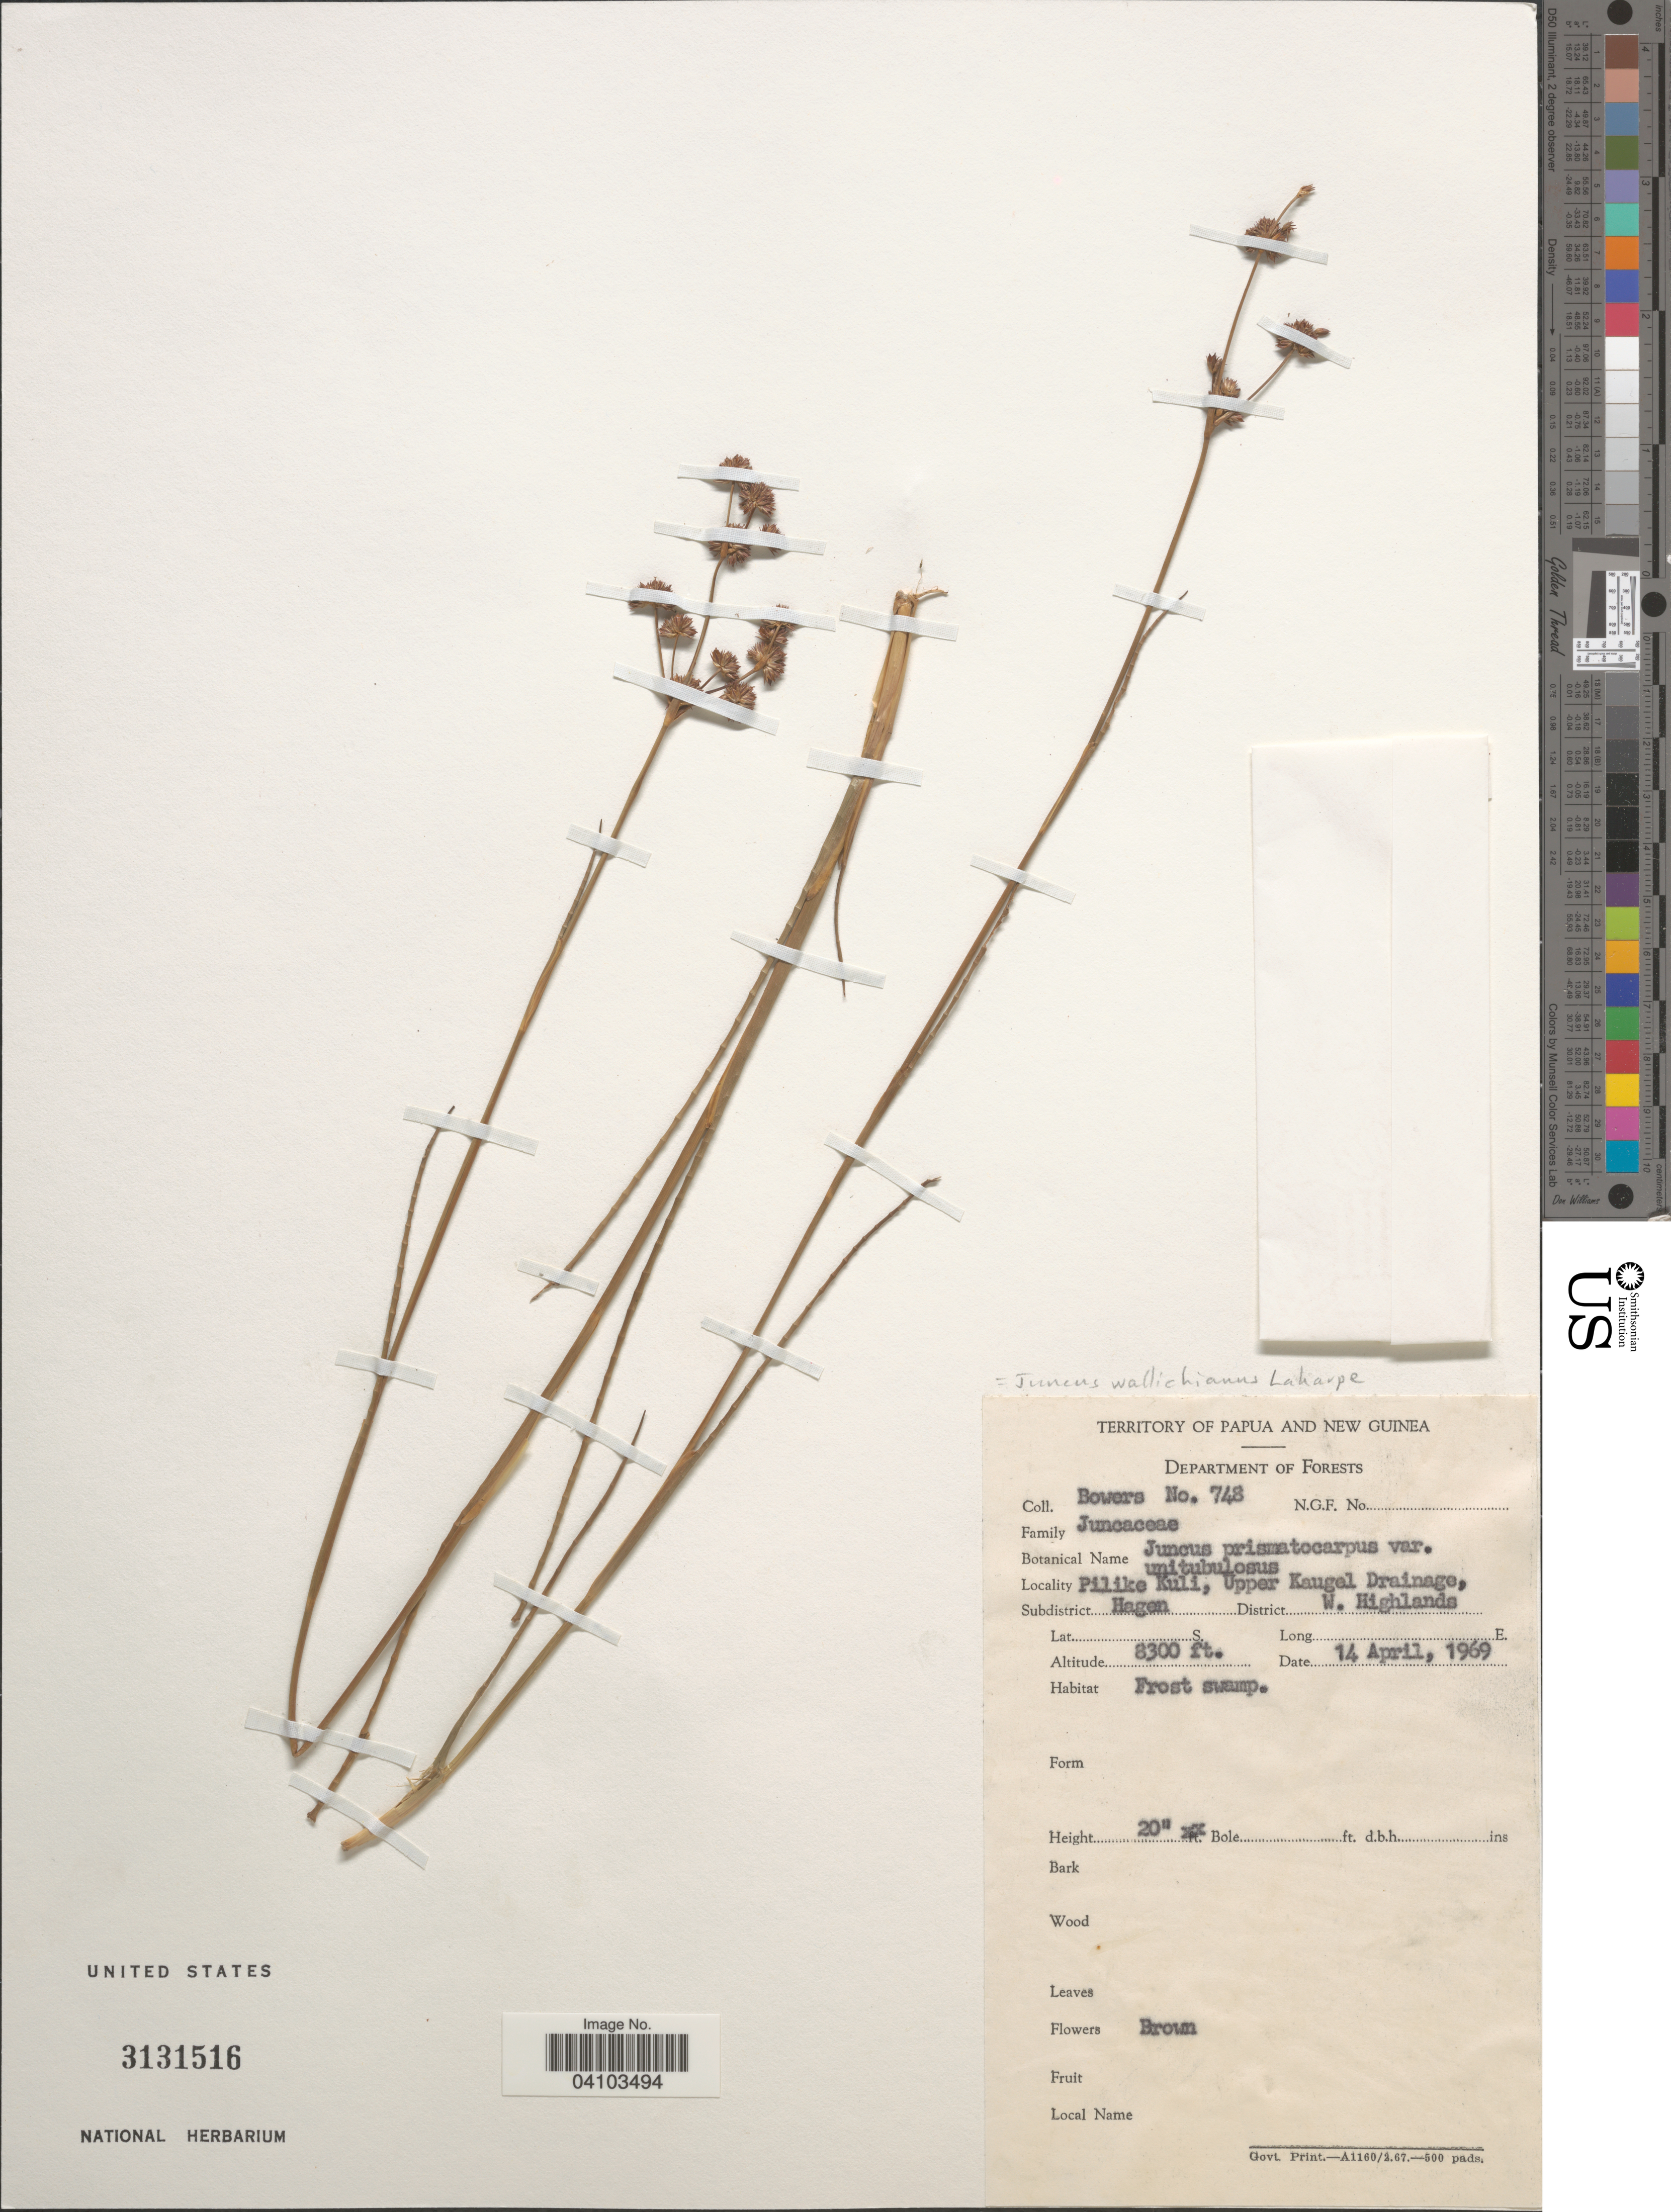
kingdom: Plantae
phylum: Tracheophyta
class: Liliopsida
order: Poales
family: Juncaceae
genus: Juncus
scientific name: Juncus wallichianus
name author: Laharpe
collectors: -. Bowers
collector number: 748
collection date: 1969-04-14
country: Papua New Guinea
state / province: Manus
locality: Pilike Kuli, Upper Kaugel Drainage, Subdistrict Hagen. District W. Highlands.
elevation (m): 2530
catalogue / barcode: US 3131516